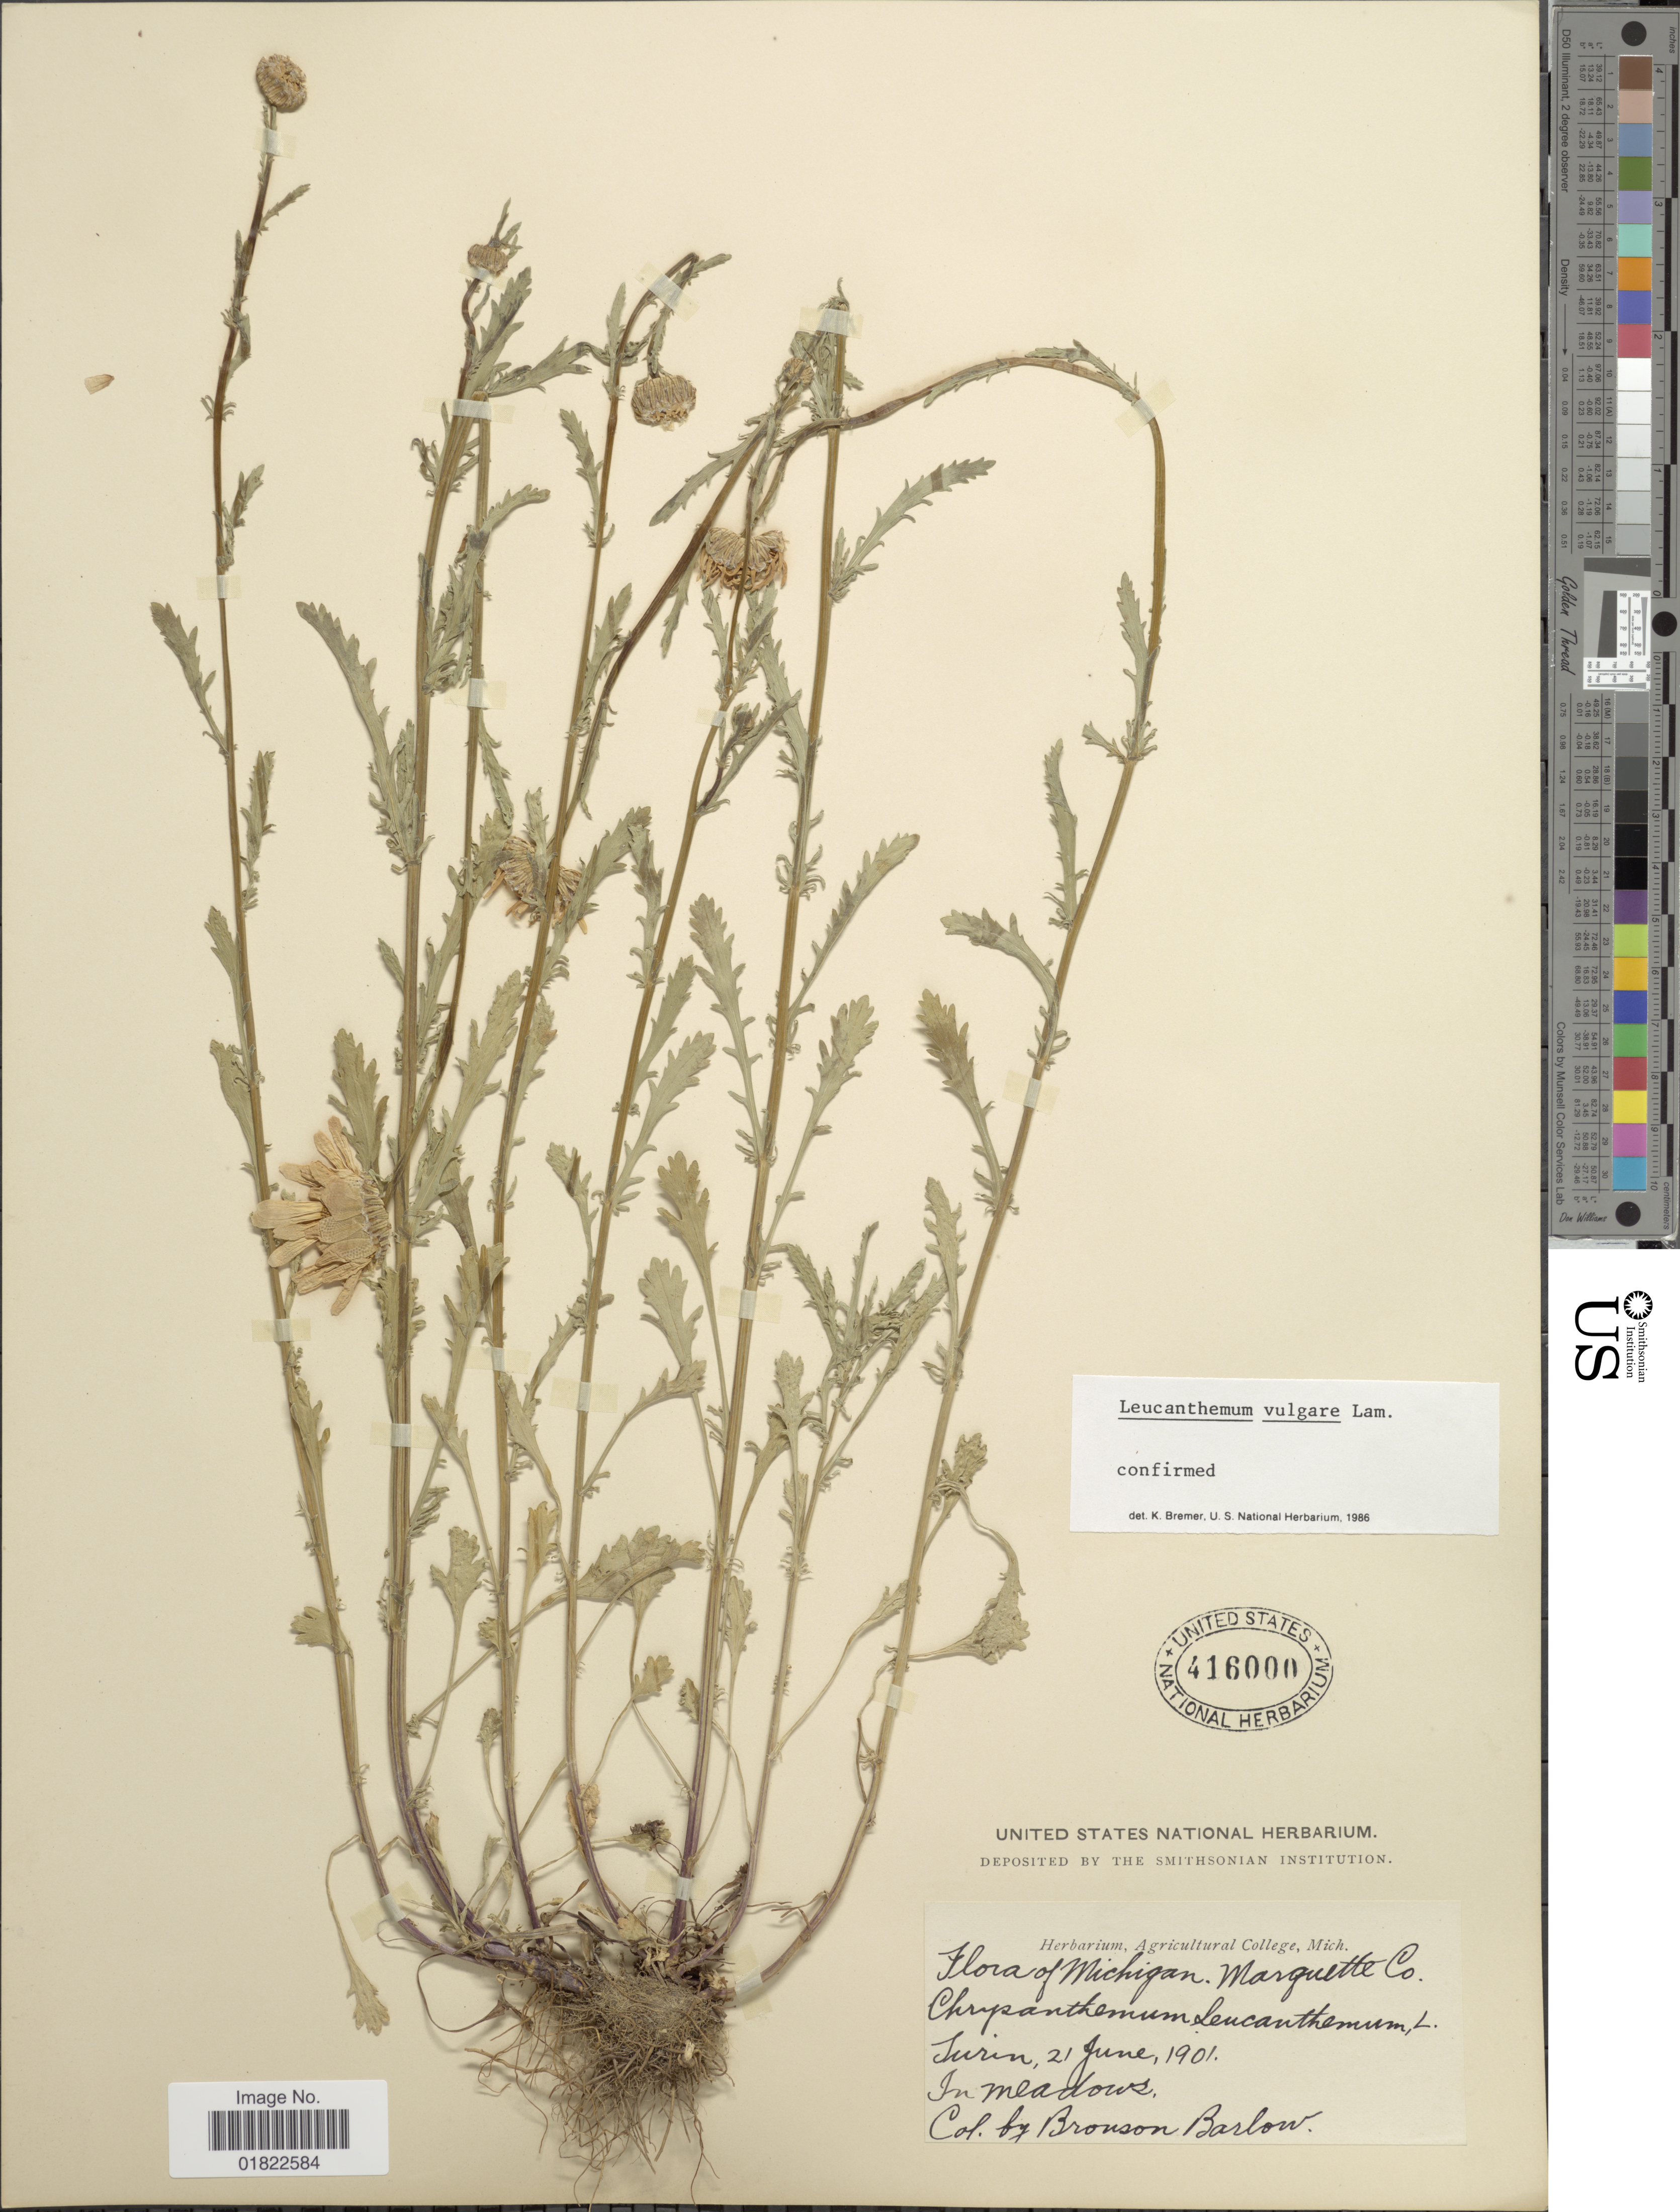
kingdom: Plantae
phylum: Tracheophyta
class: Magnoliopsida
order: Asterales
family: Asteraceae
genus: Leucanthemum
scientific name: Leucanthemum vulgare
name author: Lam.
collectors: Barlow, B.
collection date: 1901-06-21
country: United States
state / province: Michigan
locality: Michigan, Marguette Co. Jurin, in meadows.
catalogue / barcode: US 416000